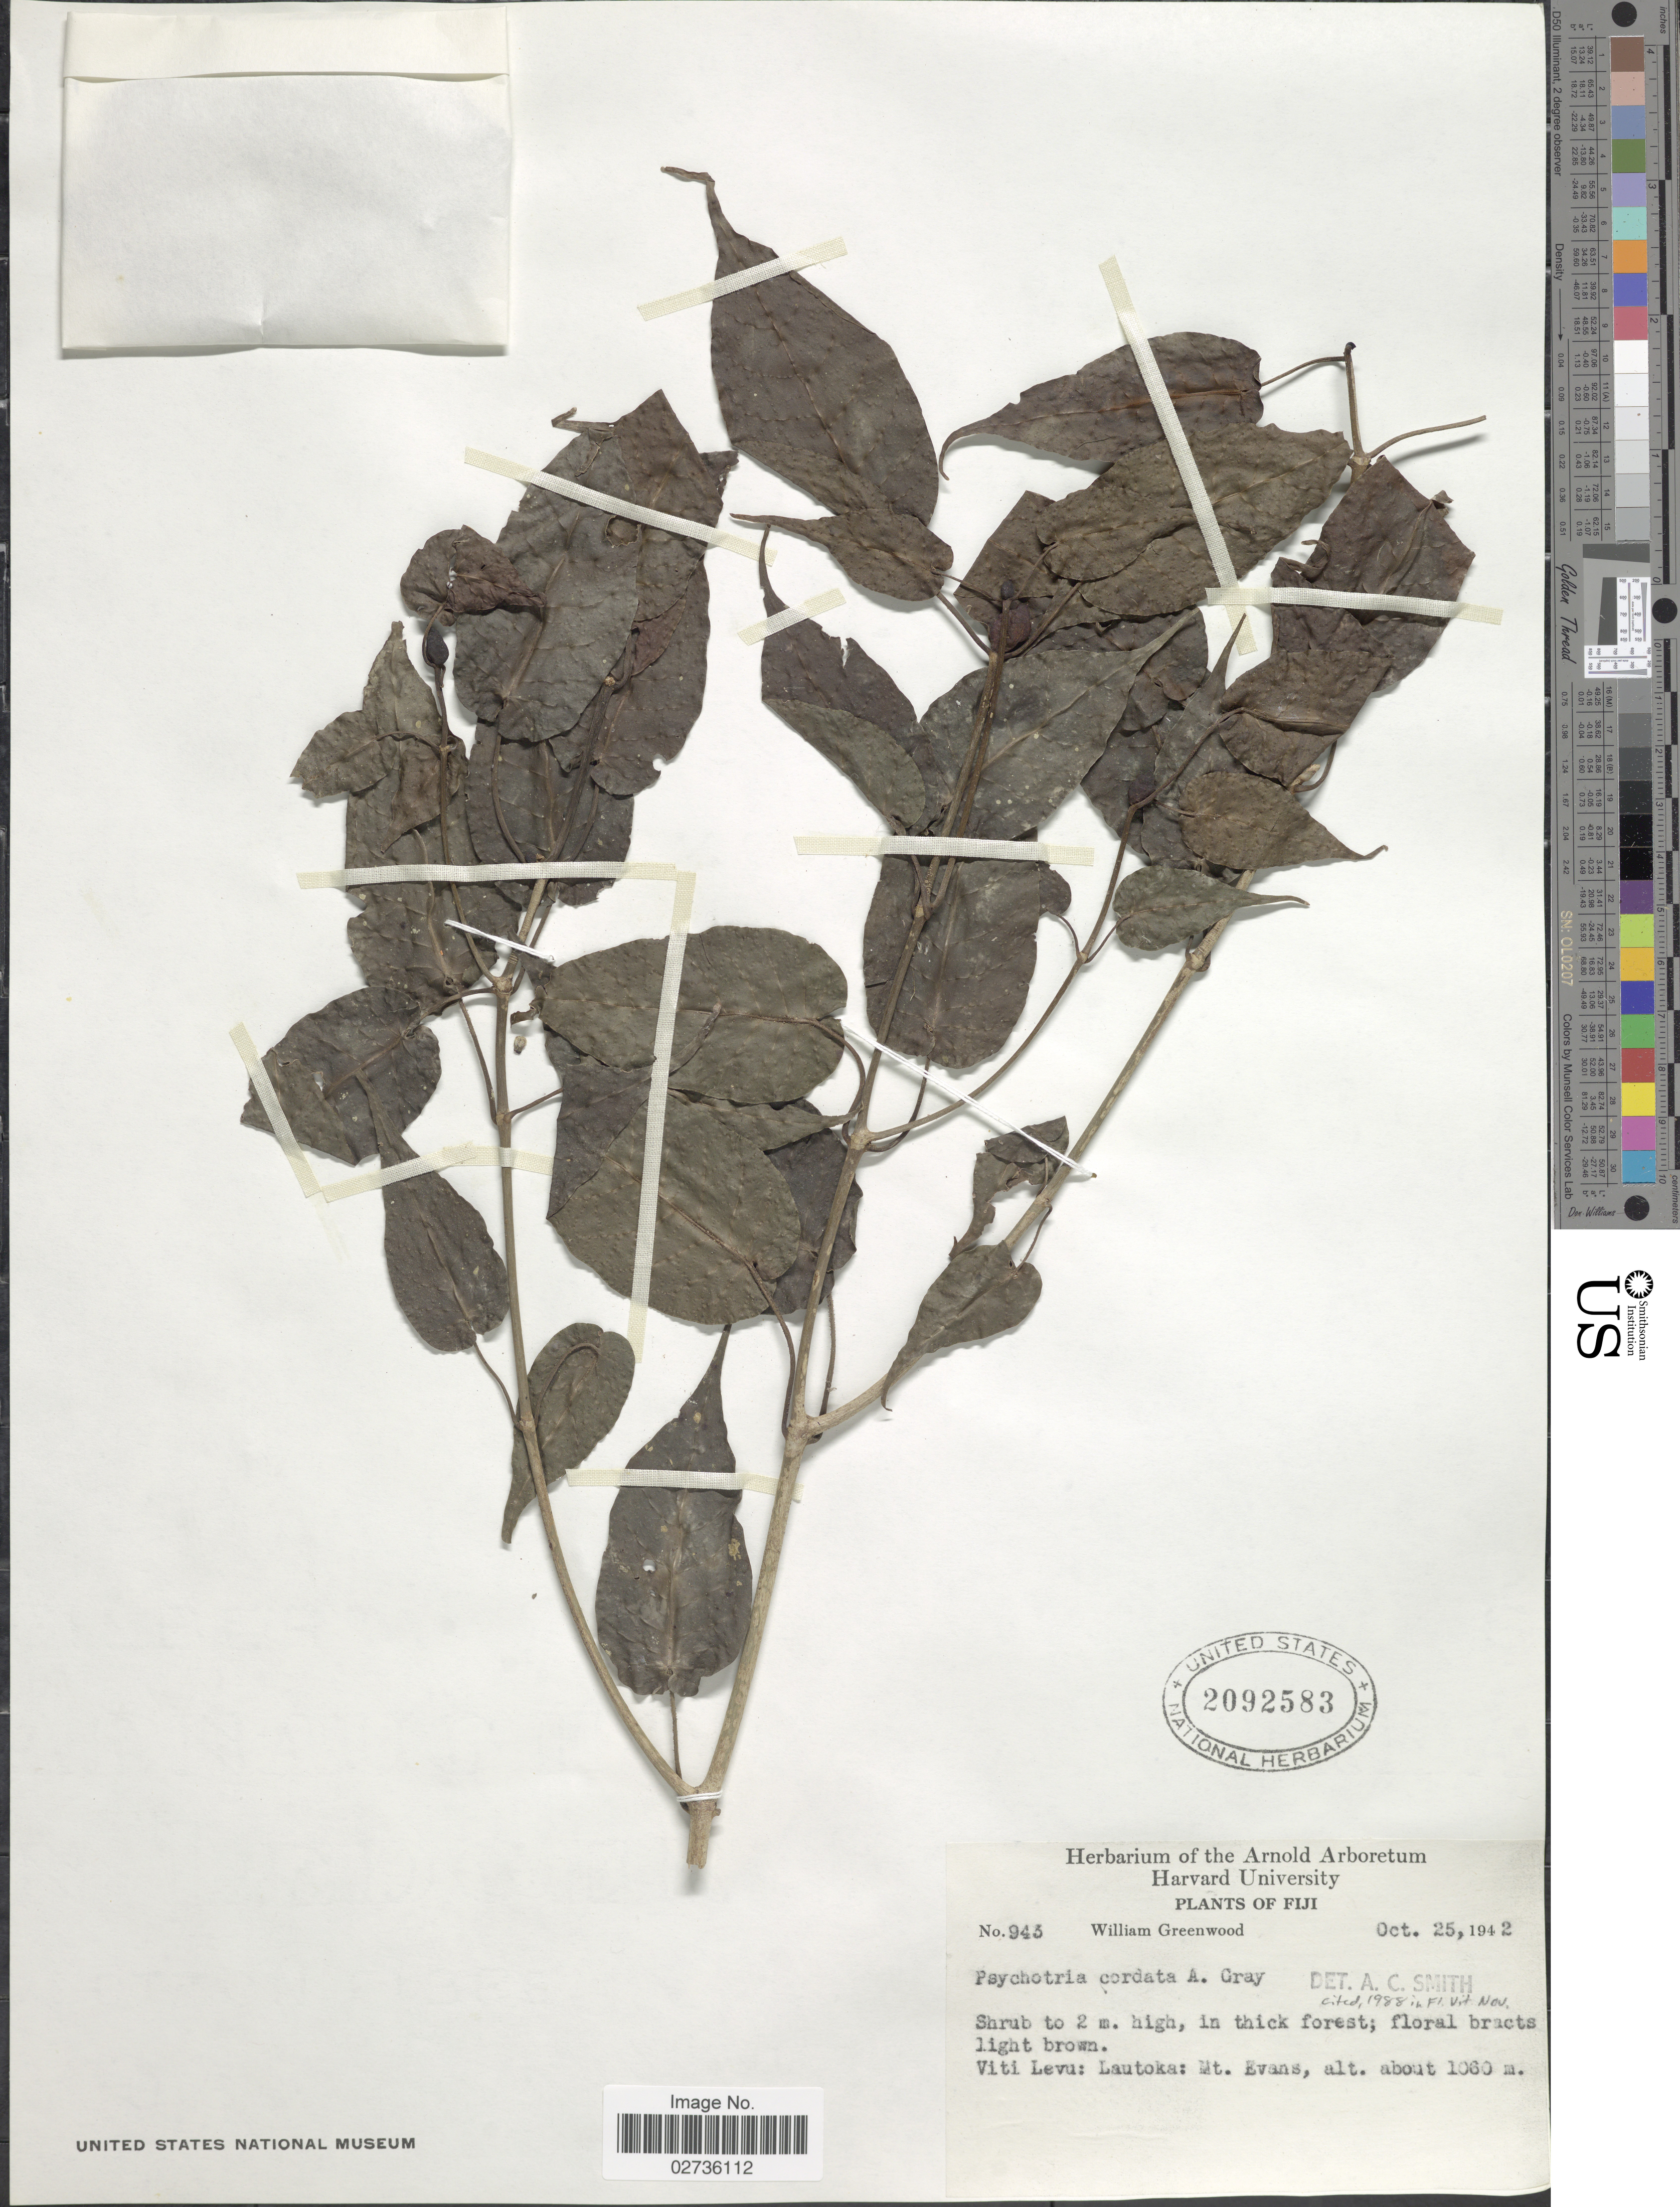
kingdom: Plantae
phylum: Tracheophyta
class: Magnoliopsida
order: Gentianales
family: Rubiaceae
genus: Psychotria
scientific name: Psychotria cordata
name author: A. Gray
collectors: W. Greenwood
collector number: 943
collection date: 1942-10-25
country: Fiji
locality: Viti Levu: Lautoka: Mt. Evans.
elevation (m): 1060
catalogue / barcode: US 2092583